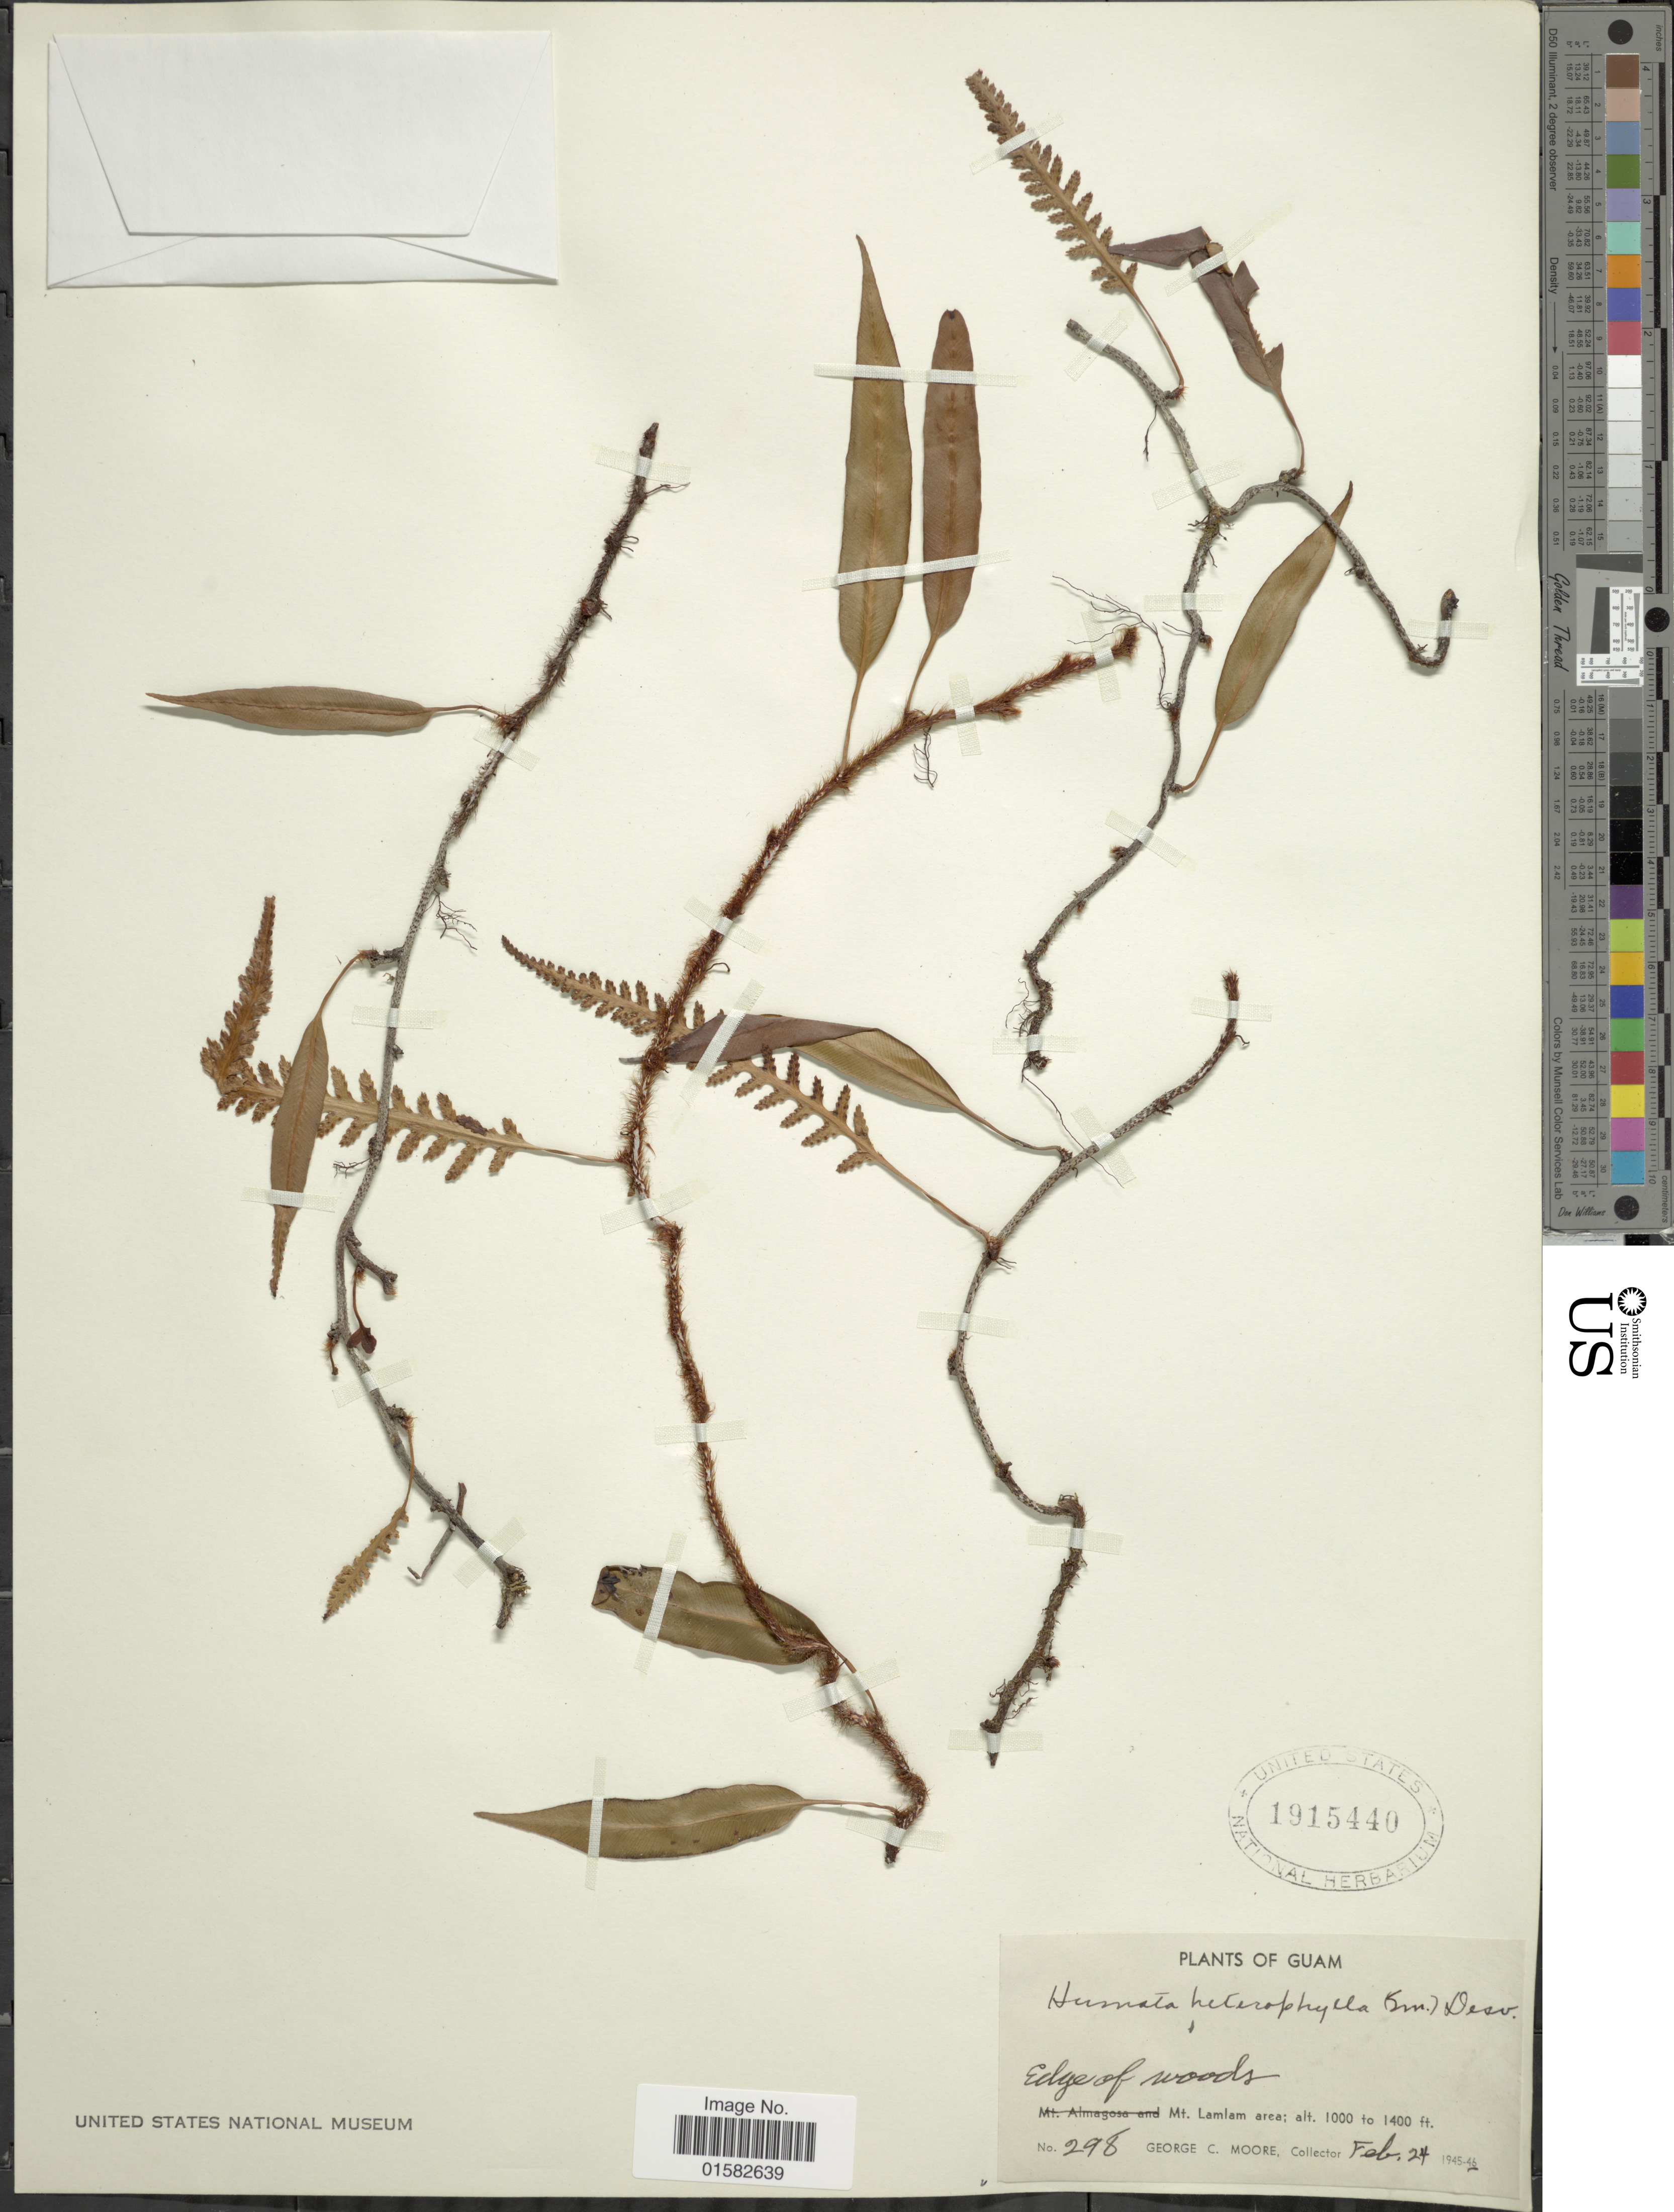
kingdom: Plantae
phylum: Tracheophyta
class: Polypodiopsida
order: Polypodiales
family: Davalliaceae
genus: Humata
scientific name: Humata heterophylla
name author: (Sm.) Desv.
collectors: G. C. Moore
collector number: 298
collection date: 1946-02-24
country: Guam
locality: Guam, Edge of Woods, Mt. Lamlam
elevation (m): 305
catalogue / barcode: US 1915440